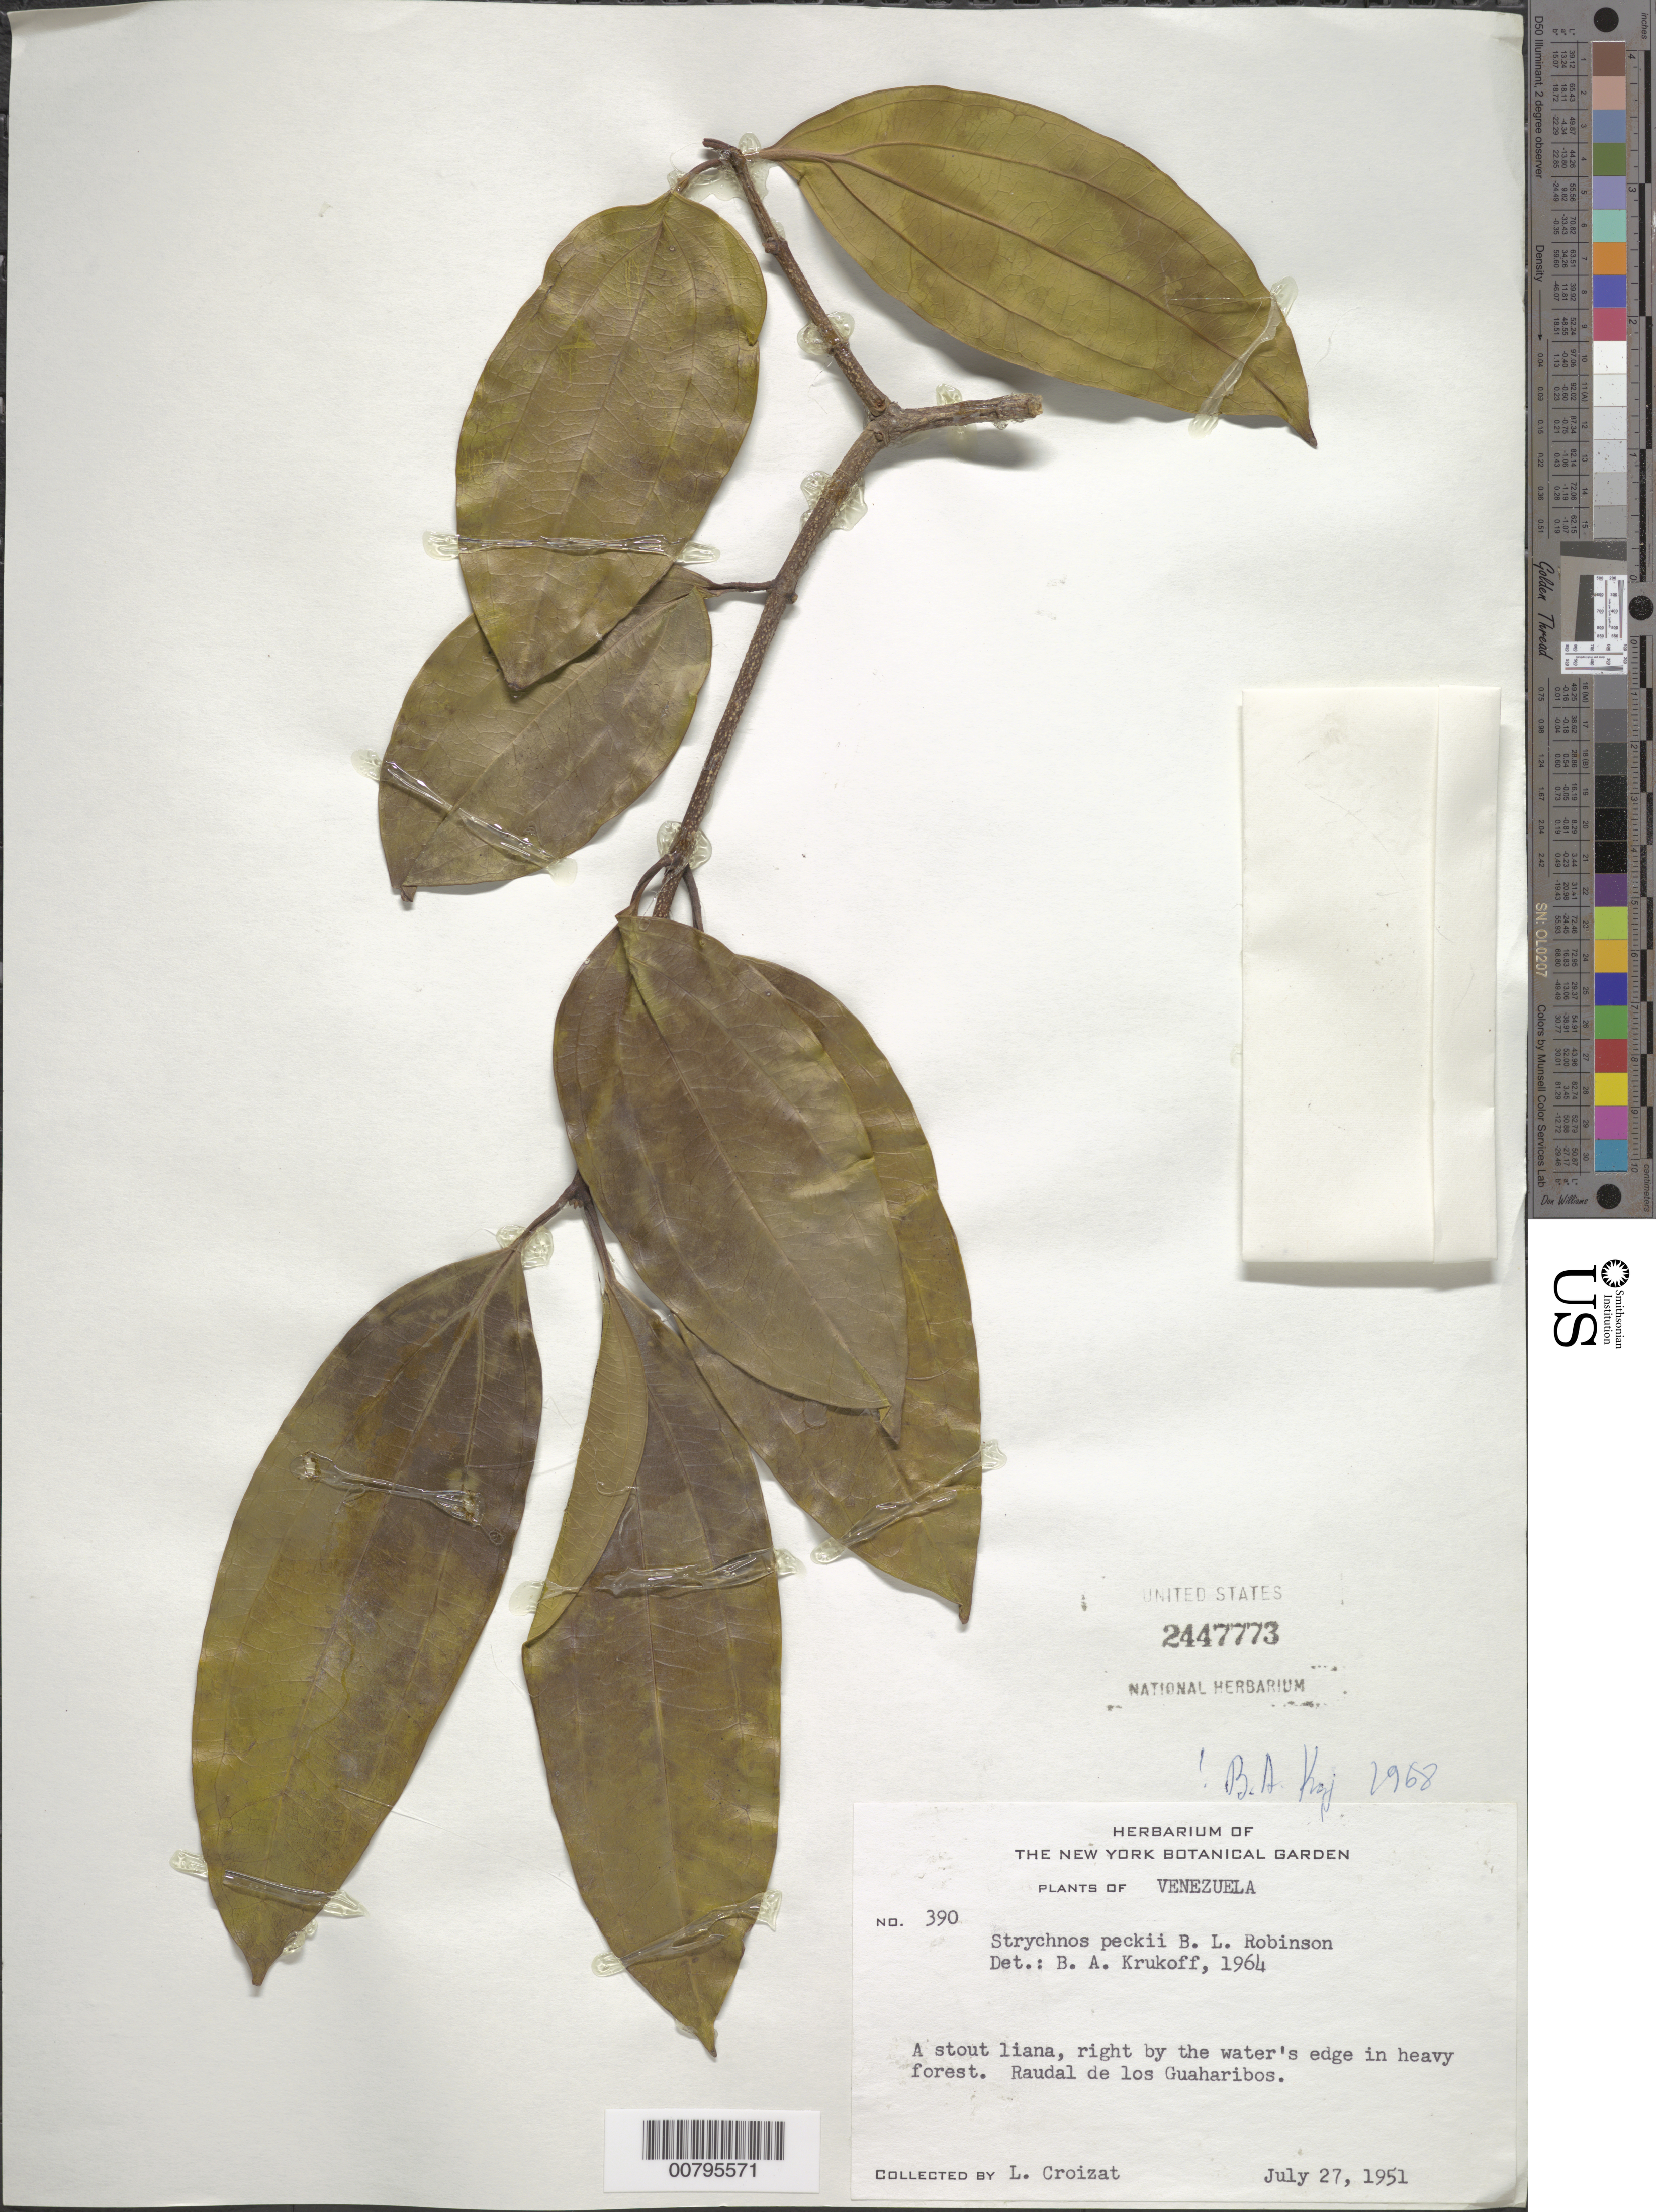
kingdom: Plantae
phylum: Tracheophyta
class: Magnoliopsida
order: Gentianales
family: Loganiaceae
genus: Strychnos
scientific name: Strychnos peckii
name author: B.L. Rob.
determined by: Krukoff, B. A.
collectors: L. C. M. Croizat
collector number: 390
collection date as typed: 27-Jul-51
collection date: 1951-07-27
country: Venezuela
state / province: Amazonas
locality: Mt. Rimbaud, Raudal de los Guaharibos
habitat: Water's edge in heavy forest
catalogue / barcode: US 2447773